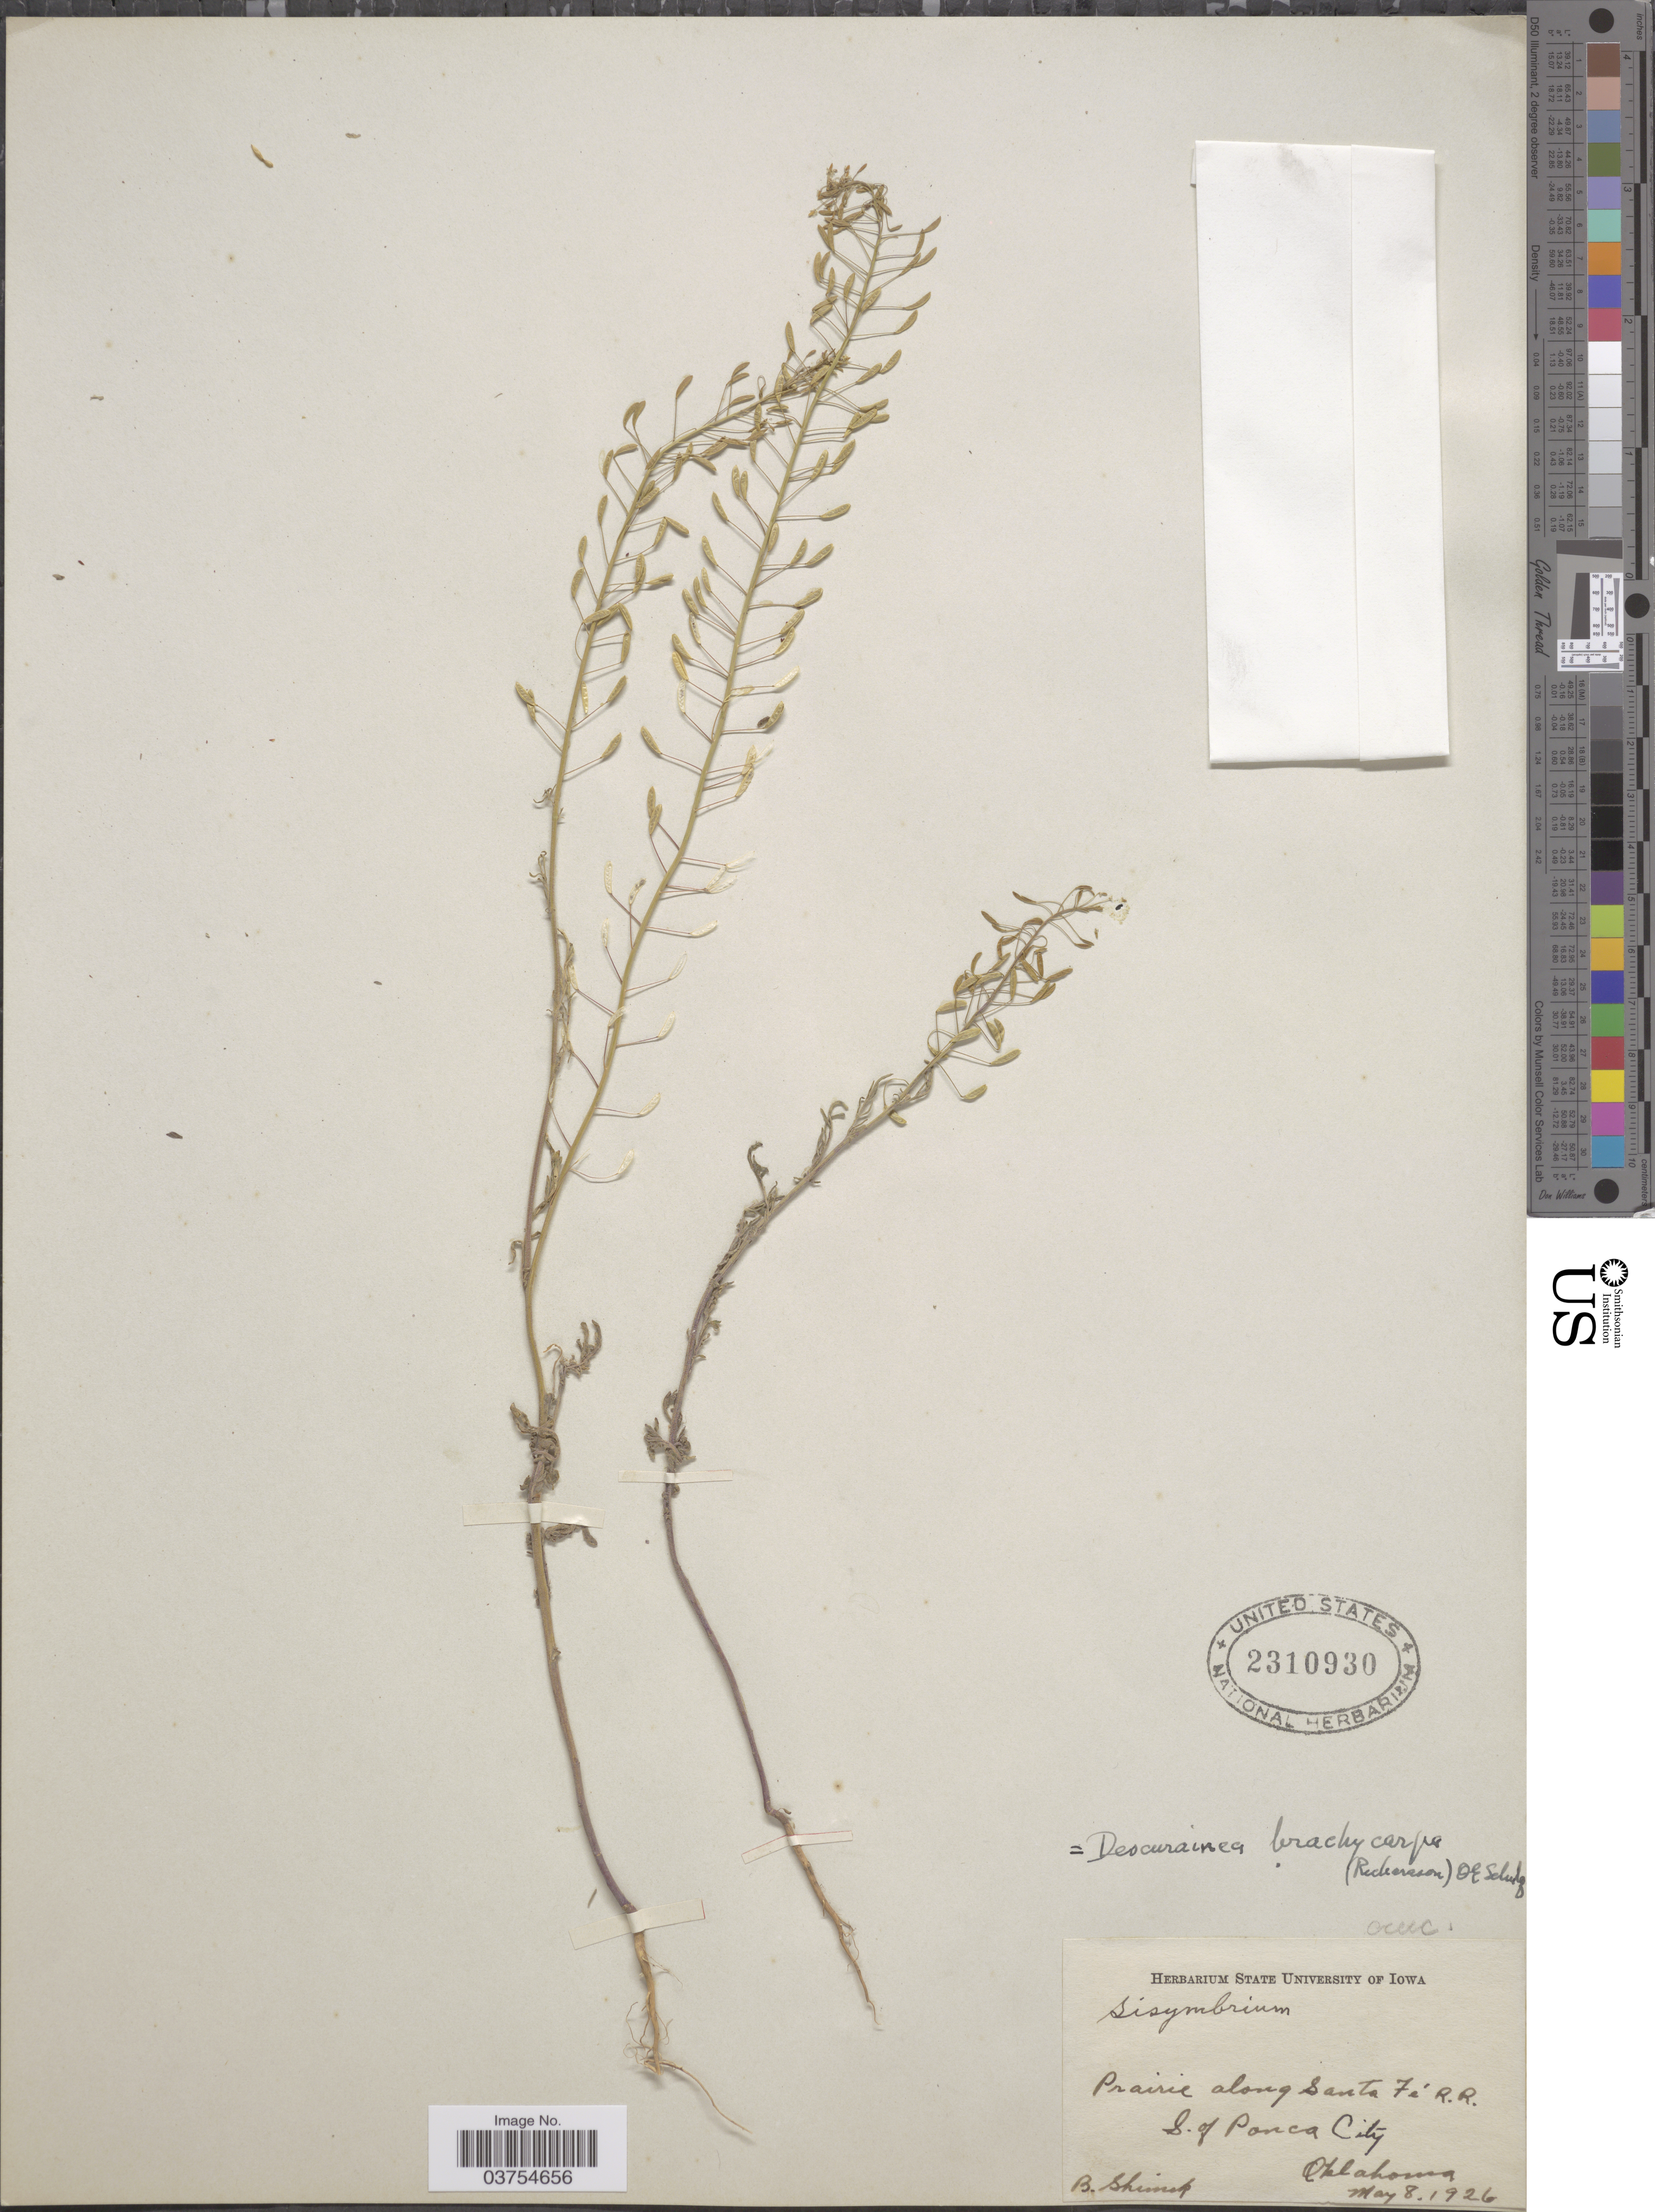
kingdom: Plantae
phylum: Tracheophyta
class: Magnoliopsida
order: Brassicales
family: Brassicaceae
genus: Descurainia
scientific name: Descurainia pinnata var. brachycarpa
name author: (Richardson) Fernald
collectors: B. Shimek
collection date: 1926-05-08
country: United States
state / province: Oklahoma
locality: Prairie along Santa Fé R. R. S. of Ponca City.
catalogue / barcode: US 2310930